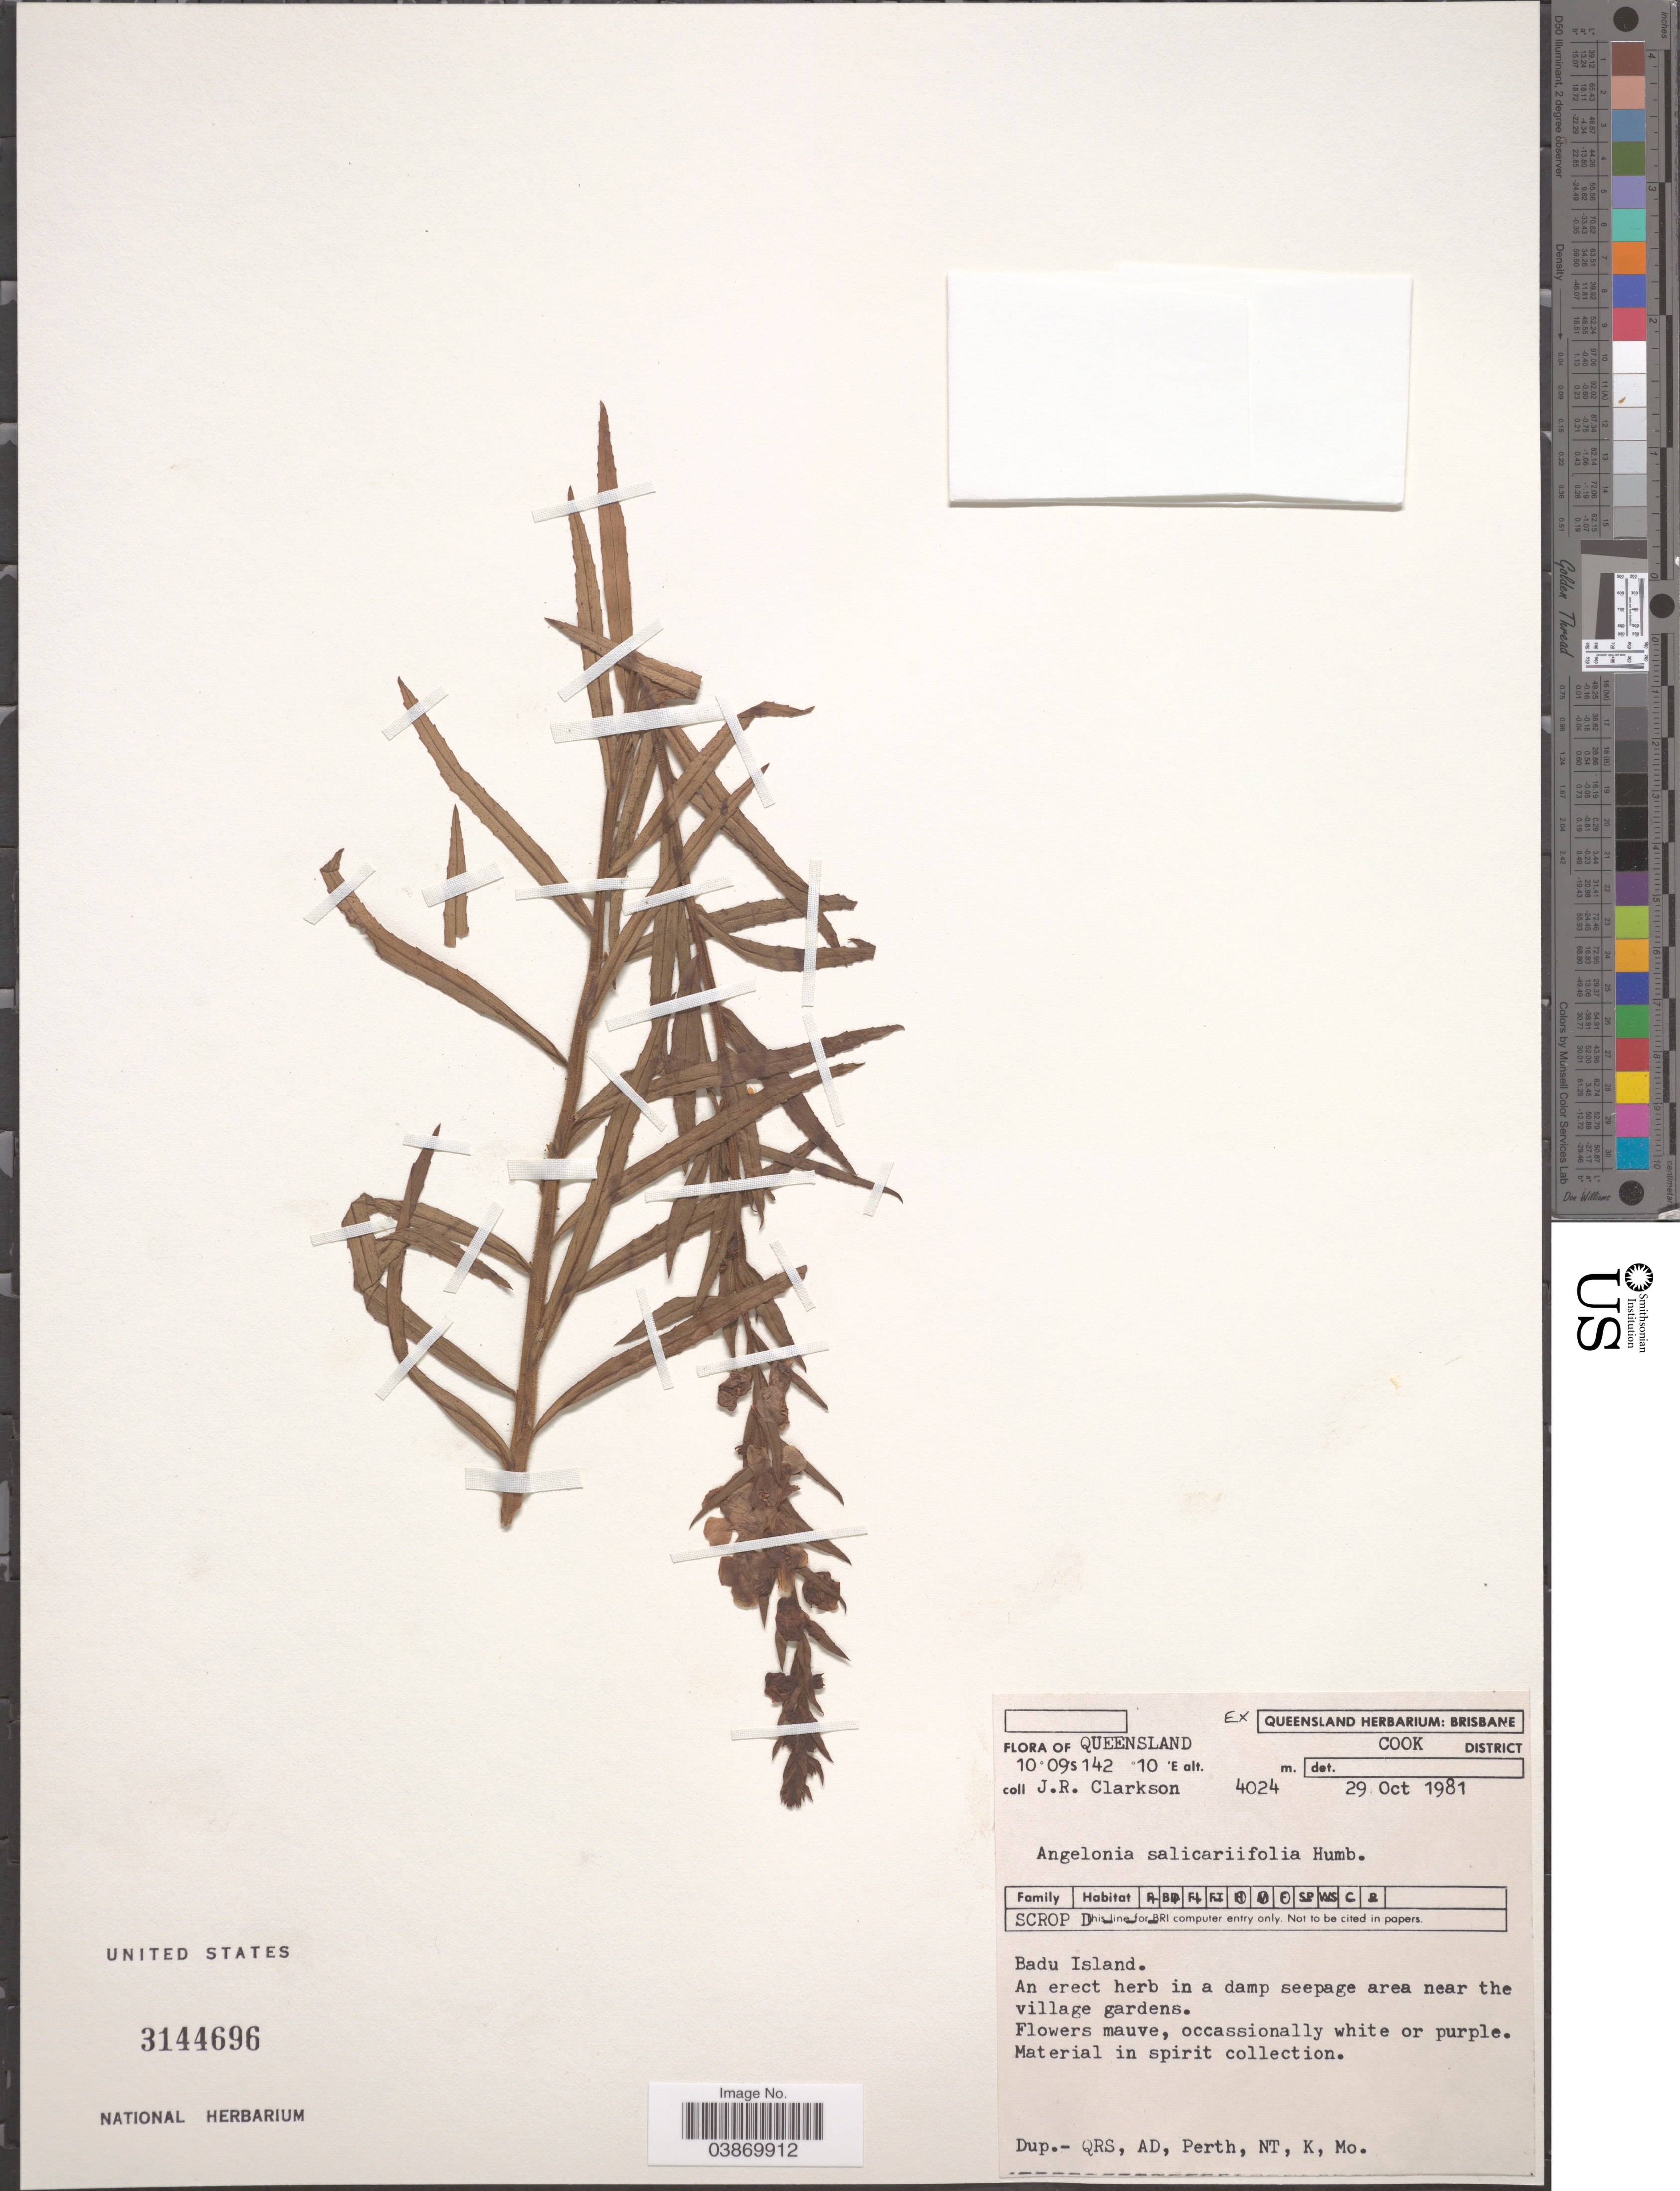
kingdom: Plantae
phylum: Tracheophyta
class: Magnoliopsida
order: Lamiales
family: Plantaginaceae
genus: Angelonia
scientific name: Angelonia salicariifolia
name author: Bonpl.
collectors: J. Clarkson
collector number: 4024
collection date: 1981-10-29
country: Australia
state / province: Queensland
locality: Cook District. Badu Island.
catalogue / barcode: US 3144696